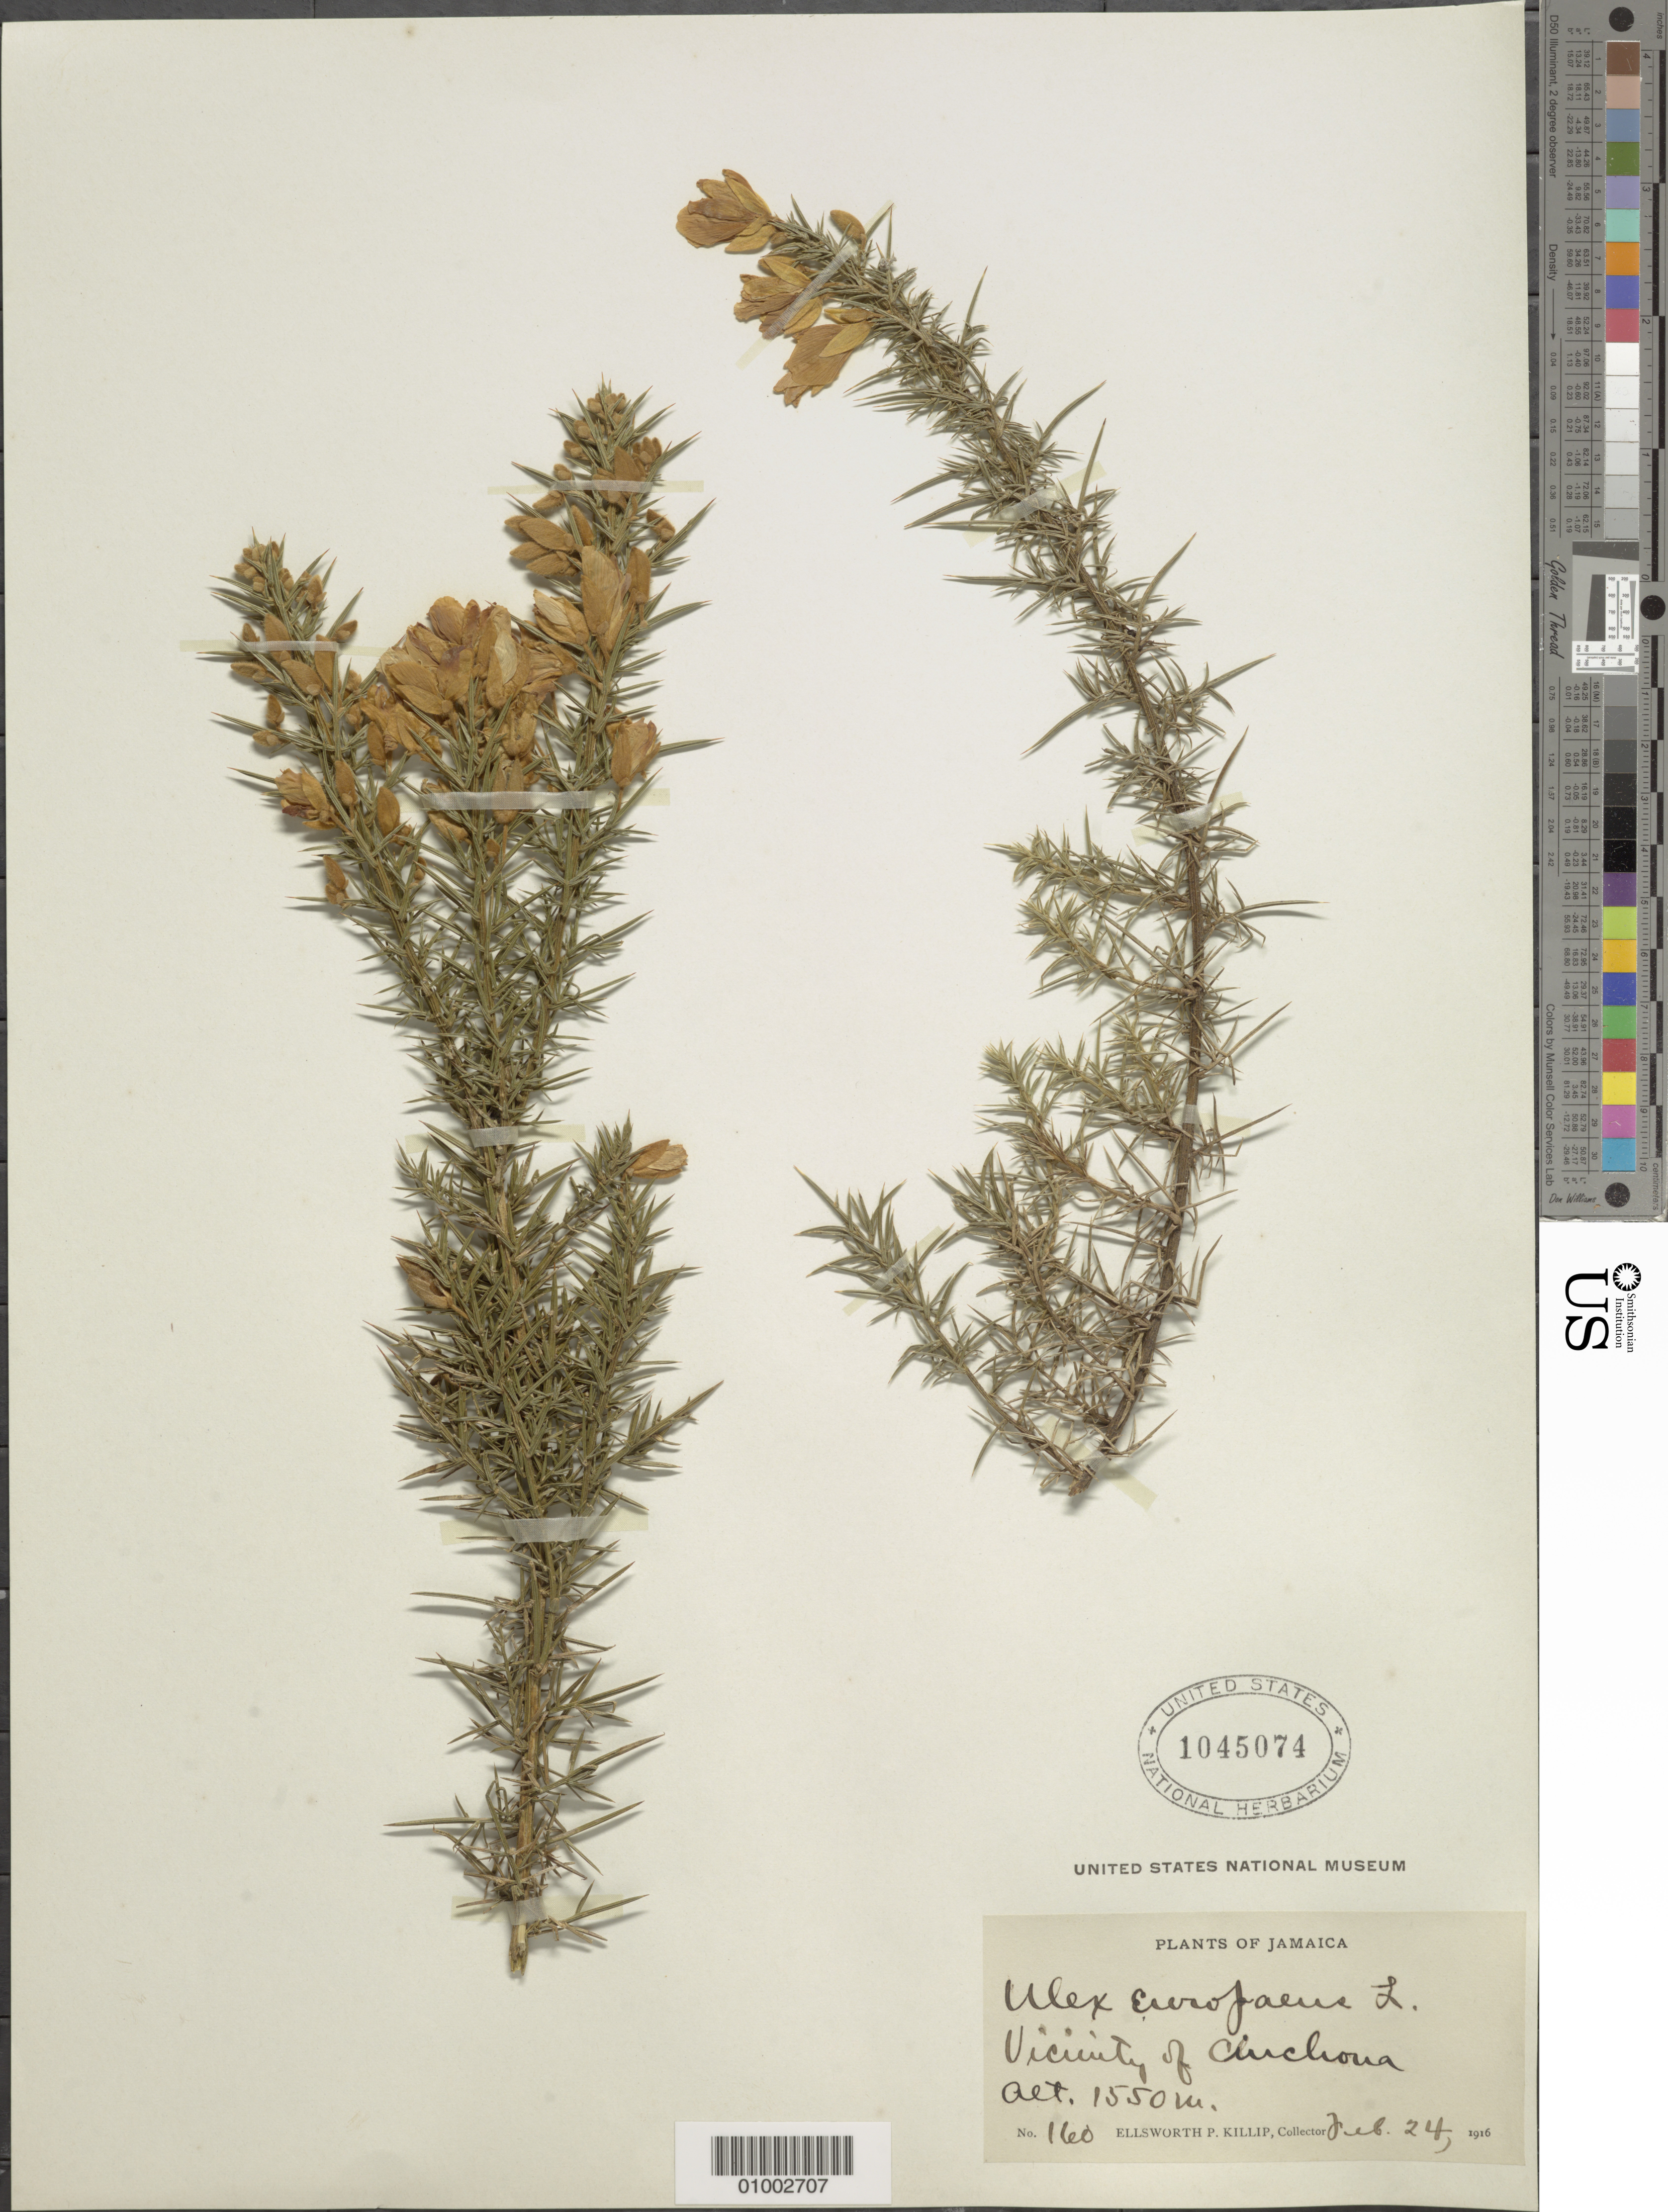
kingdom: Plantae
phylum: Tracheophyta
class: Magnoliopsida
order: Fabales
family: Fabaceae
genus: Ulex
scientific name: Ulex sp.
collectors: E. P. Killip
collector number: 160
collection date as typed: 24 Feb 1916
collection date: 1916-02-24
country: Jamaica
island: Jamaica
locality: Viciinity of Chichona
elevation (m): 1550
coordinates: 0 N, 0 E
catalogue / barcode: US 1045074